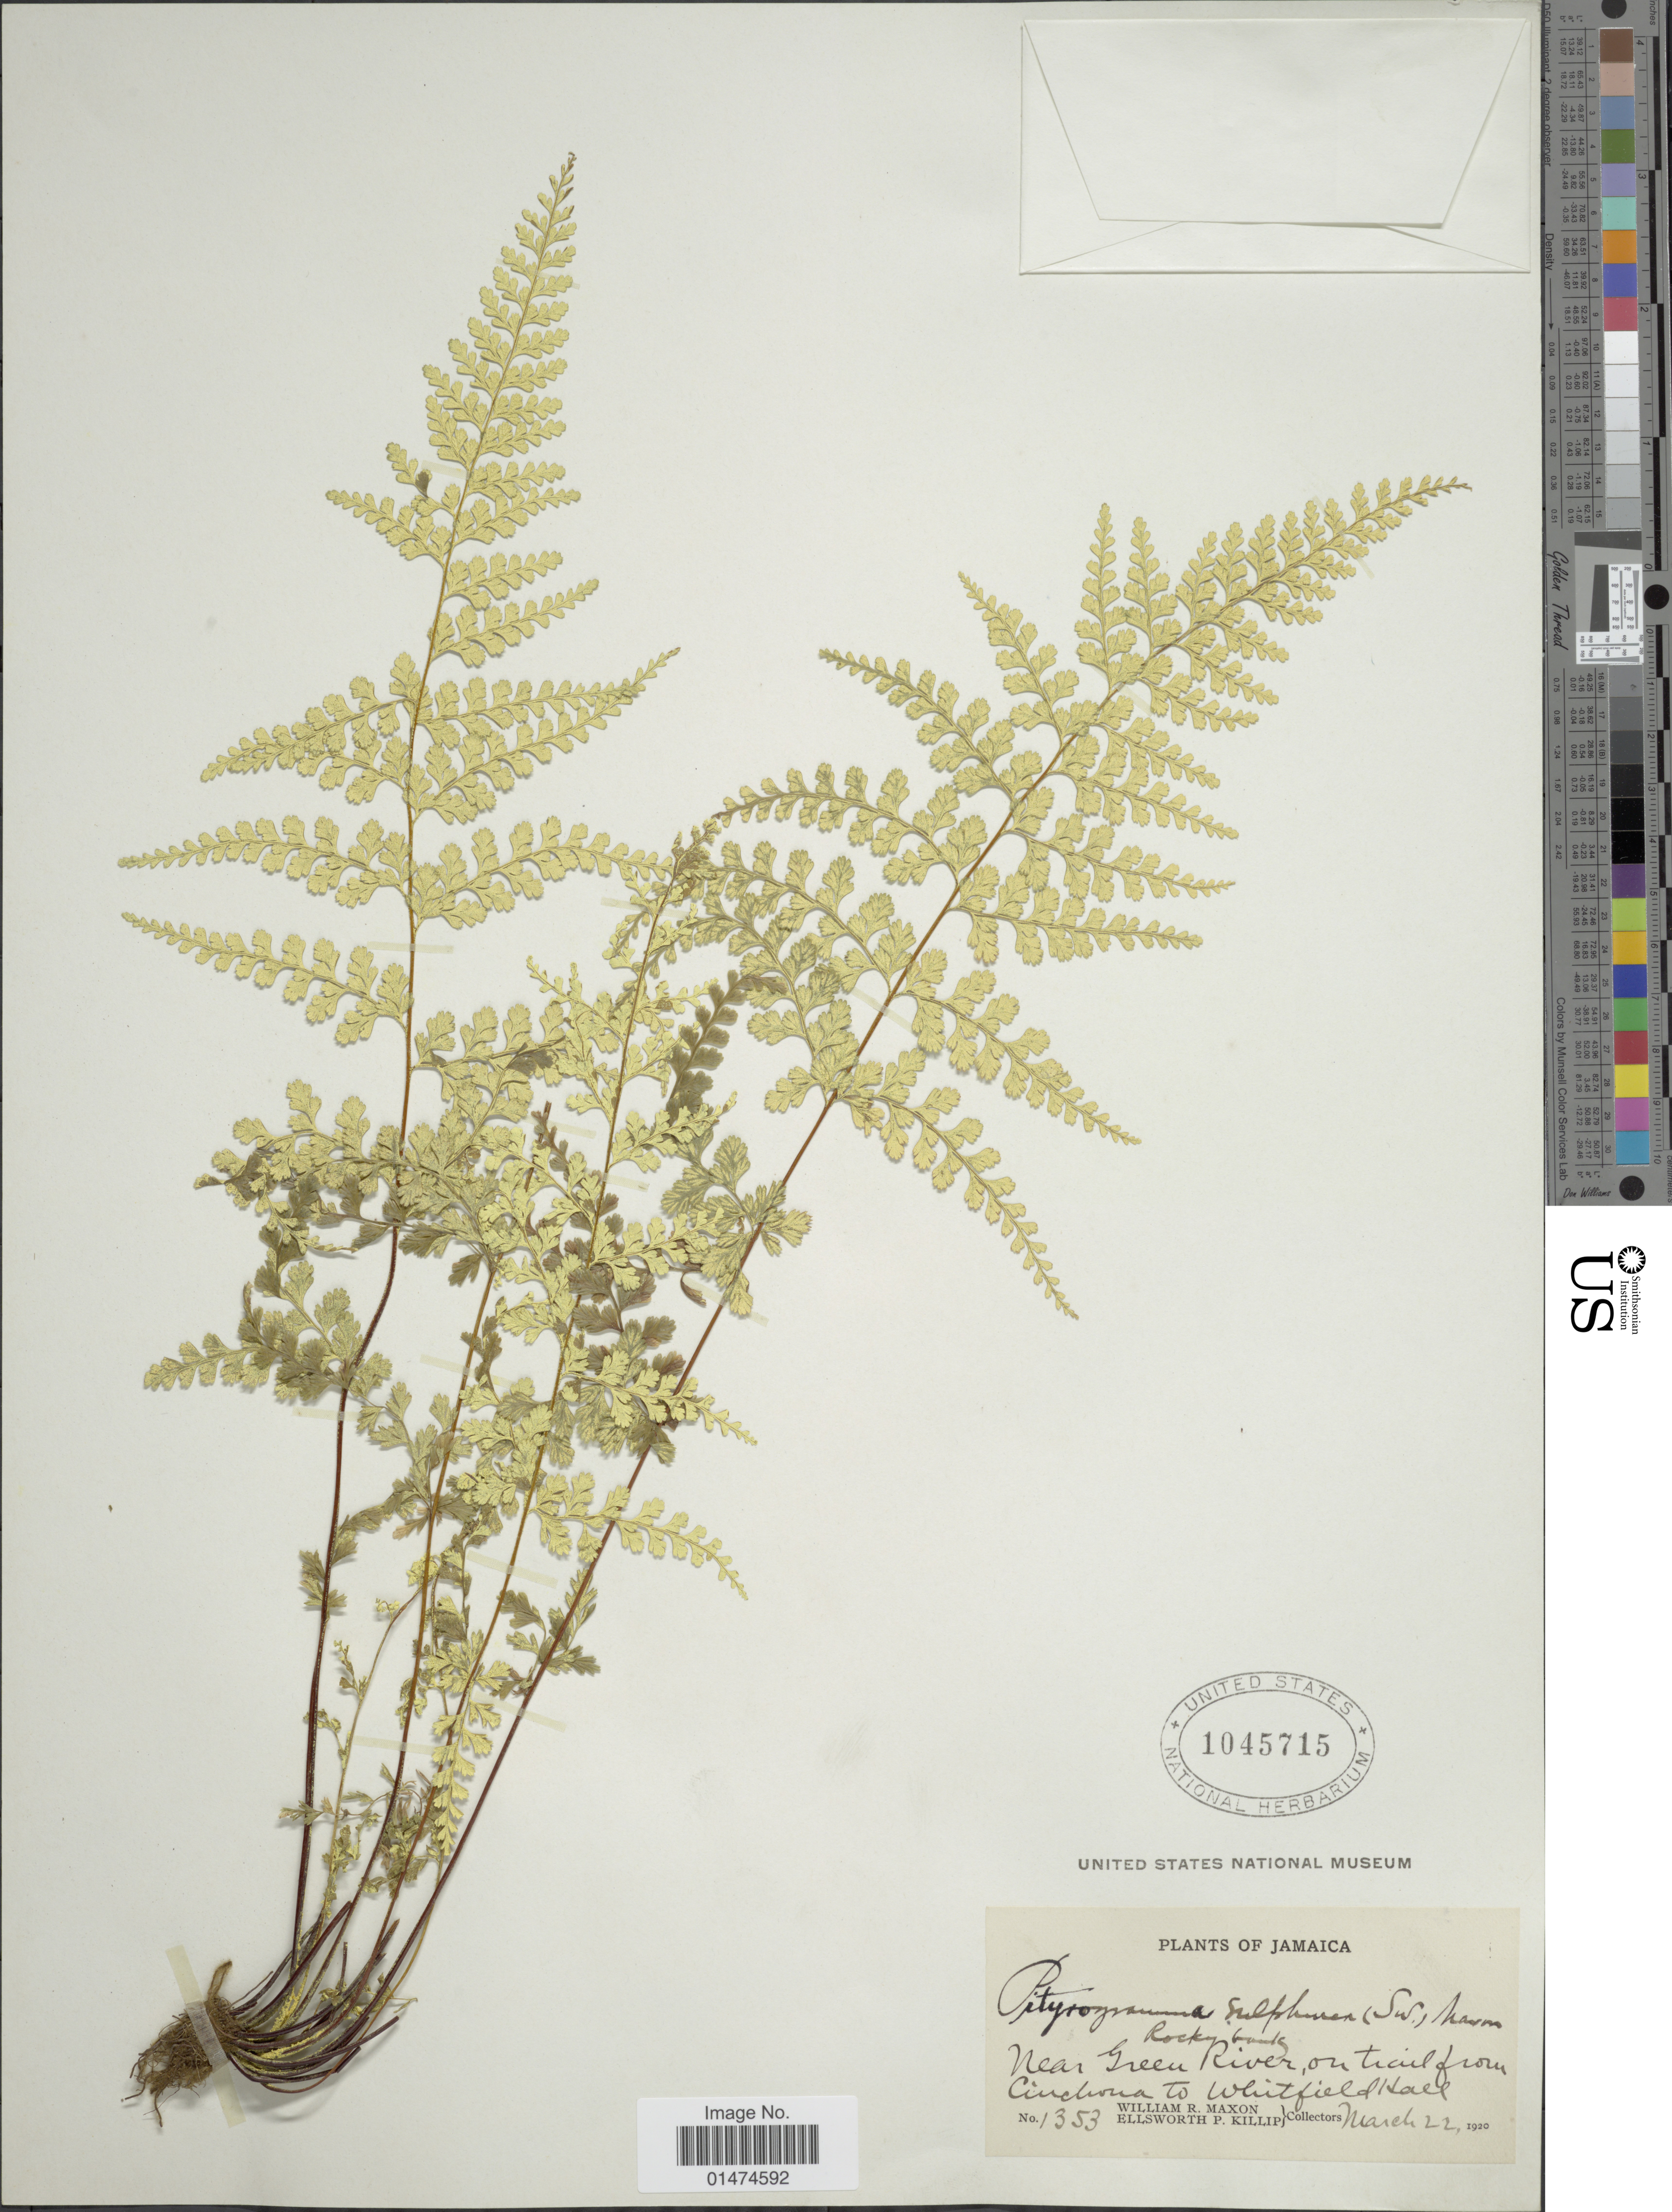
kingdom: Plantae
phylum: Tracheophyta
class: Polypodiopsida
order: Polypodiales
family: Pteridaceae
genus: Pityrogramma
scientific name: Pityrogramma sulphurea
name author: (Sw.) Maxon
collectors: W. R. Maxon & E. P. Killip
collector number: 1353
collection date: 1920-03-22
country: Jamaica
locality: Jamaica, near Green River, on trail from Cinchona to WhitfieldHall.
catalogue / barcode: US 1045715